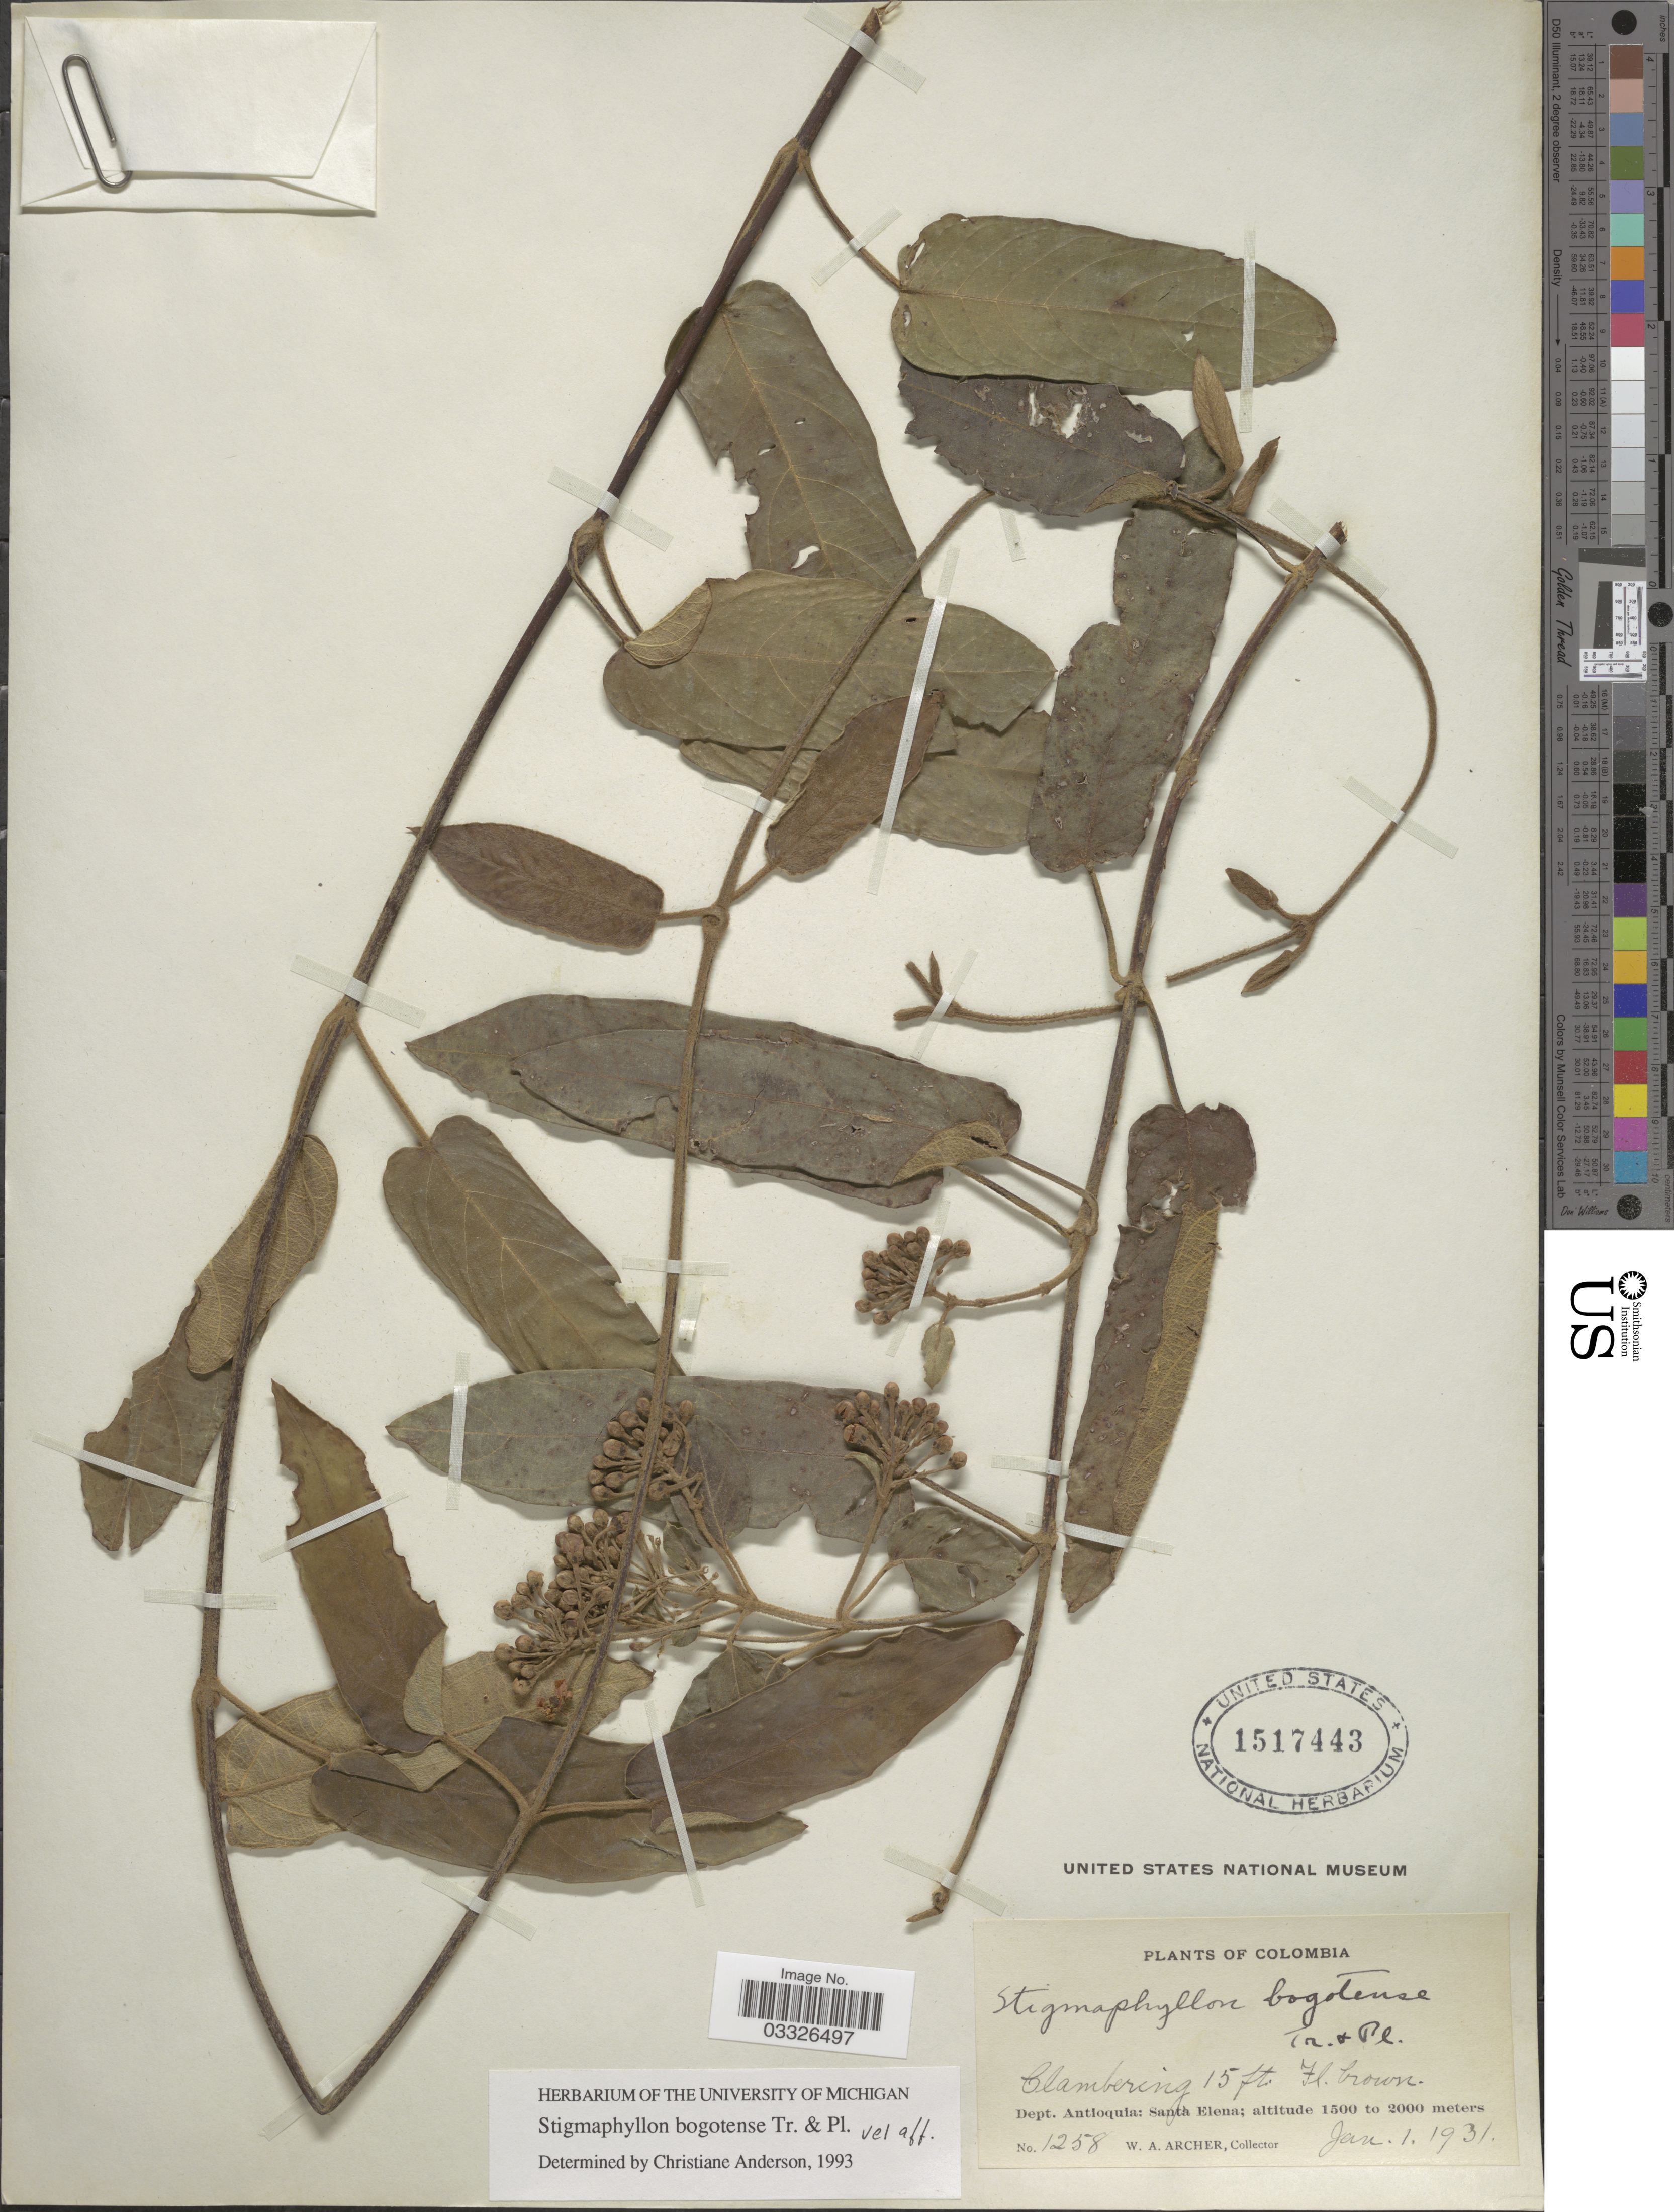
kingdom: Plantae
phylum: Tracheophyta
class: Magnoliopsida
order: Malpighiales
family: Malpighiaceae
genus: Stigmaphyllon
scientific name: Stigmaphyllon bogotense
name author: Triana & Planch.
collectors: W. Archer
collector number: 1258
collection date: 1931-01-01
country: Colombia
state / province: Antioquia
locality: Dept. Antioquia: Santa Elena.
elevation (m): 1500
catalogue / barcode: US 1517443